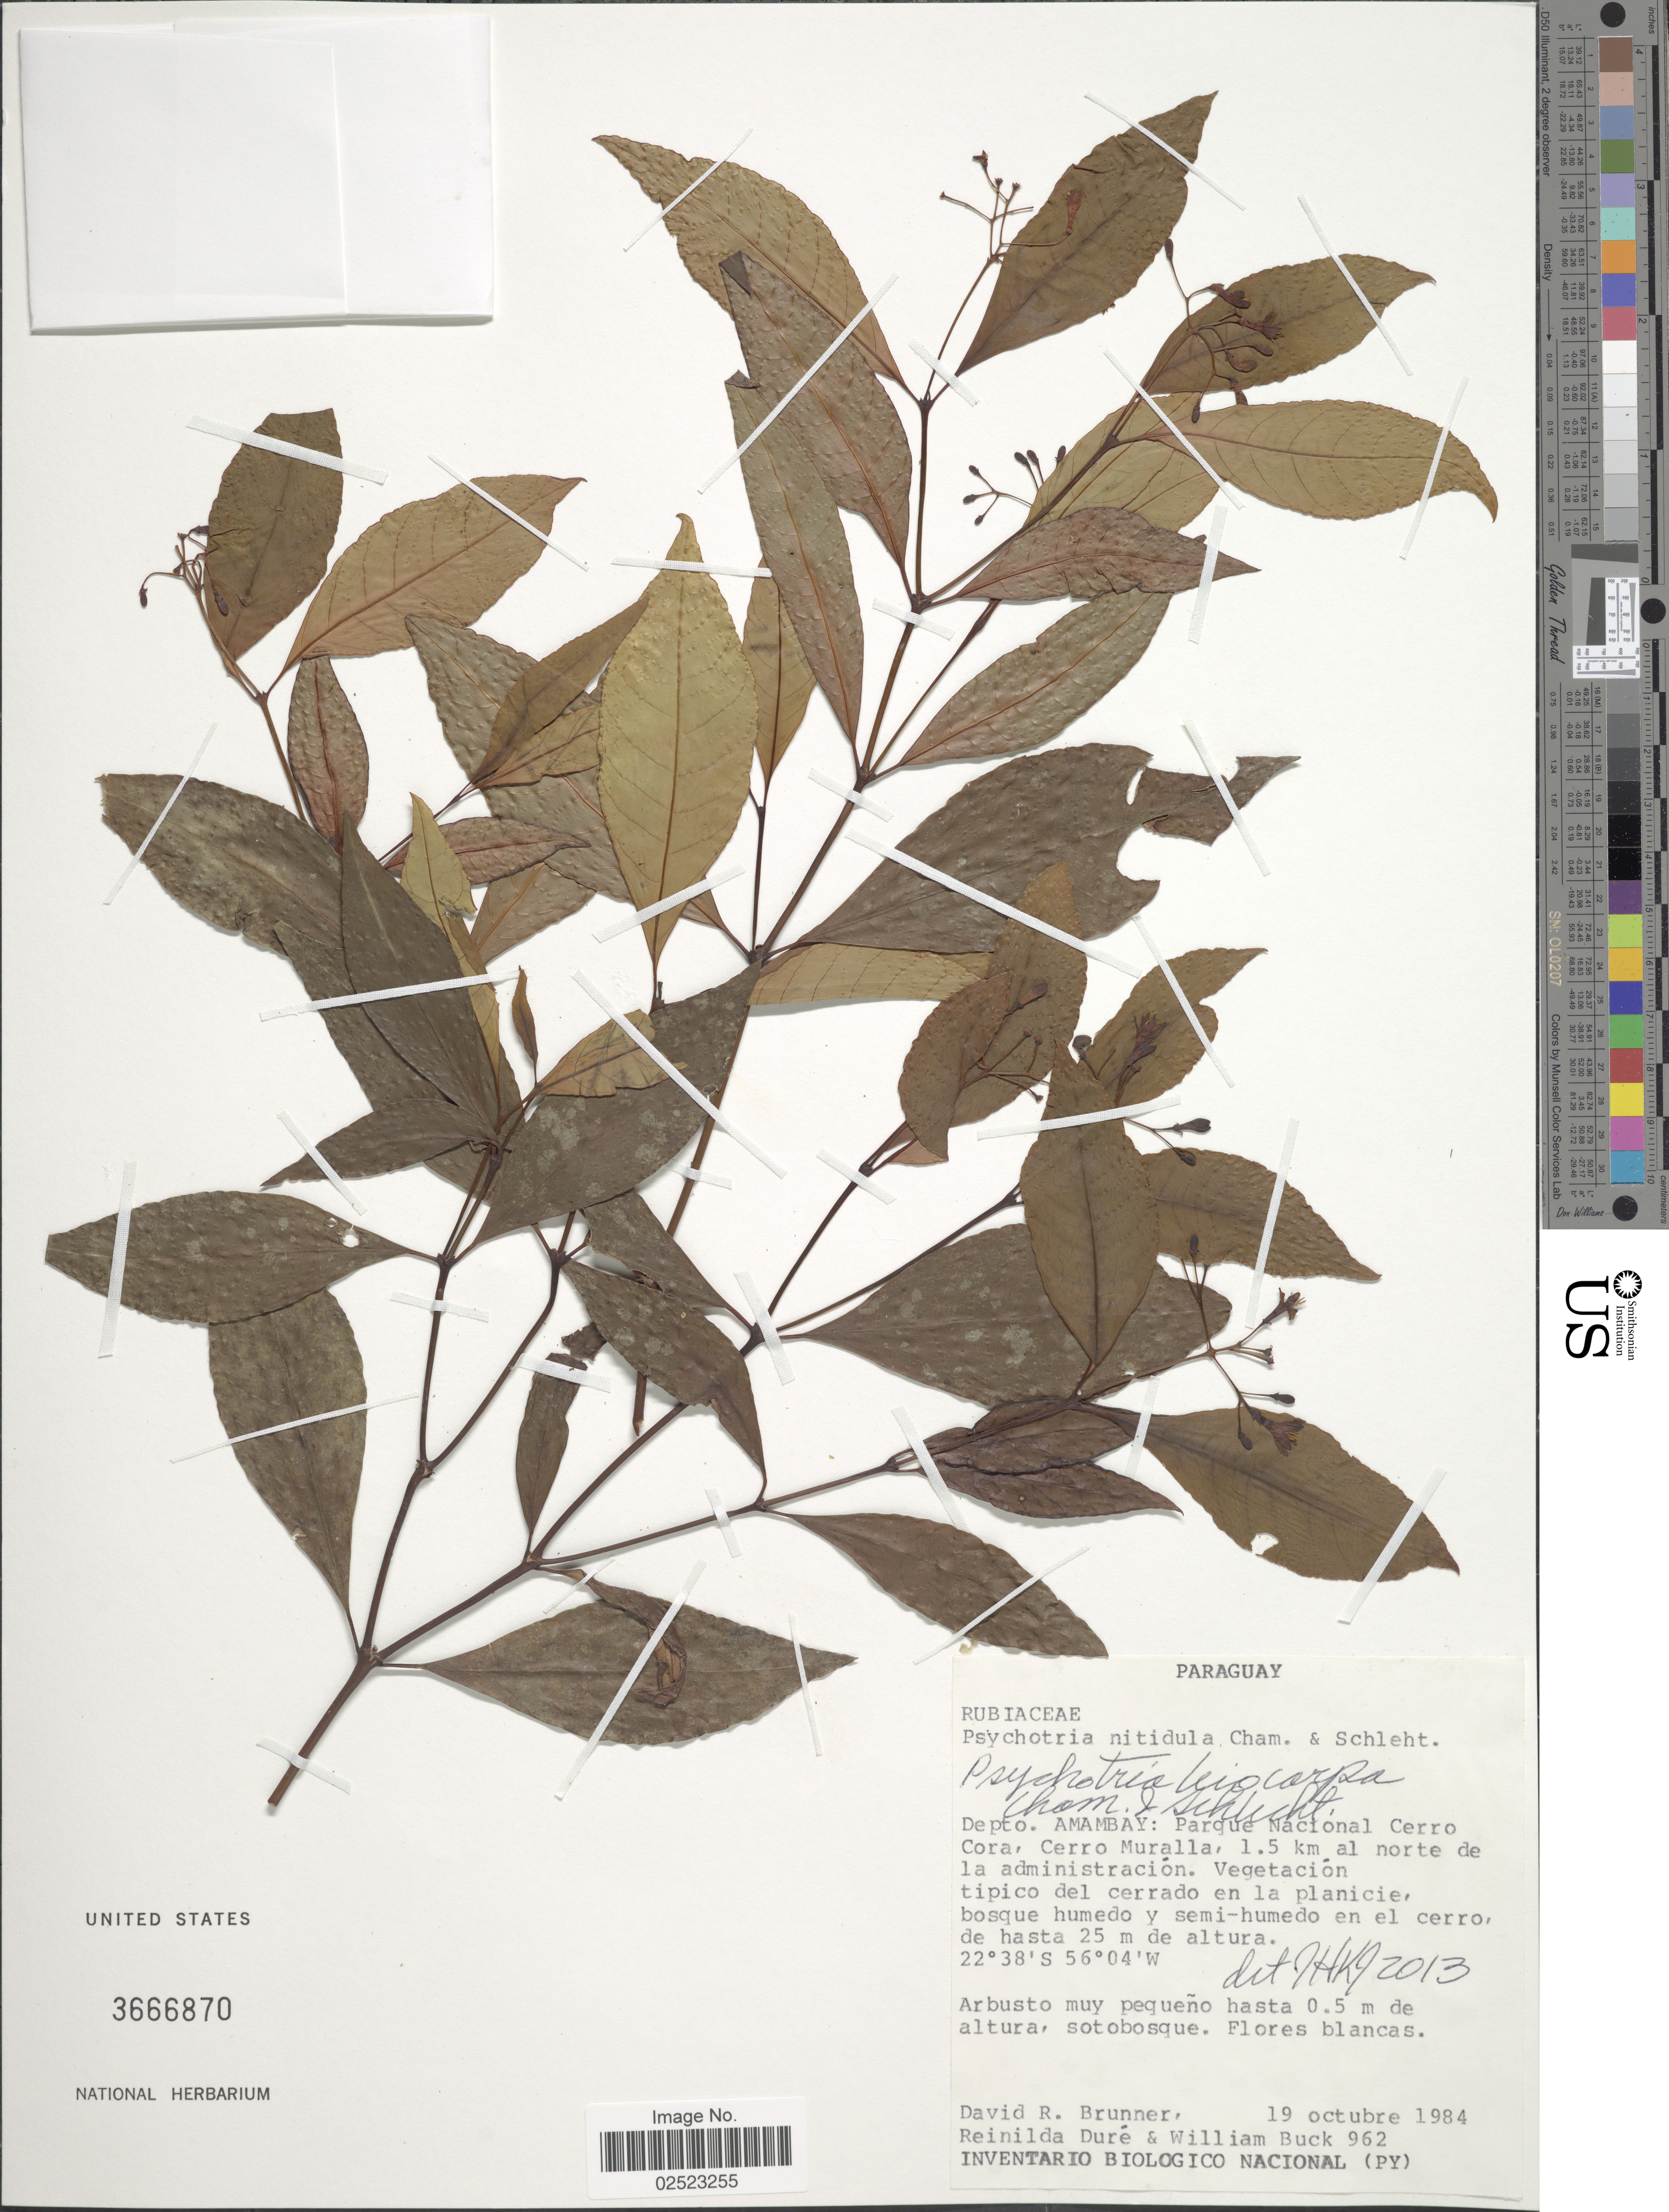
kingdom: Plantae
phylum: Tracheophyta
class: Magnoliopsida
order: Gentianales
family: Rubiaceae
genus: Psychotria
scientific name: Psychotria leiocarpa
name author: Cham. & Schltdl.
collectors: D. R. Brunner, R. Duré & W. Buck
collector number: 962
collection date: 1984-10-19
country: Paraguay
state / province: Amambay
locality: Depto. Amambay: Parque Nacional Cerro Cora, Cerro Muralla, 1.5 km al norte de la administración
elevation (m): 25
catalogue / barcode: US 3666870